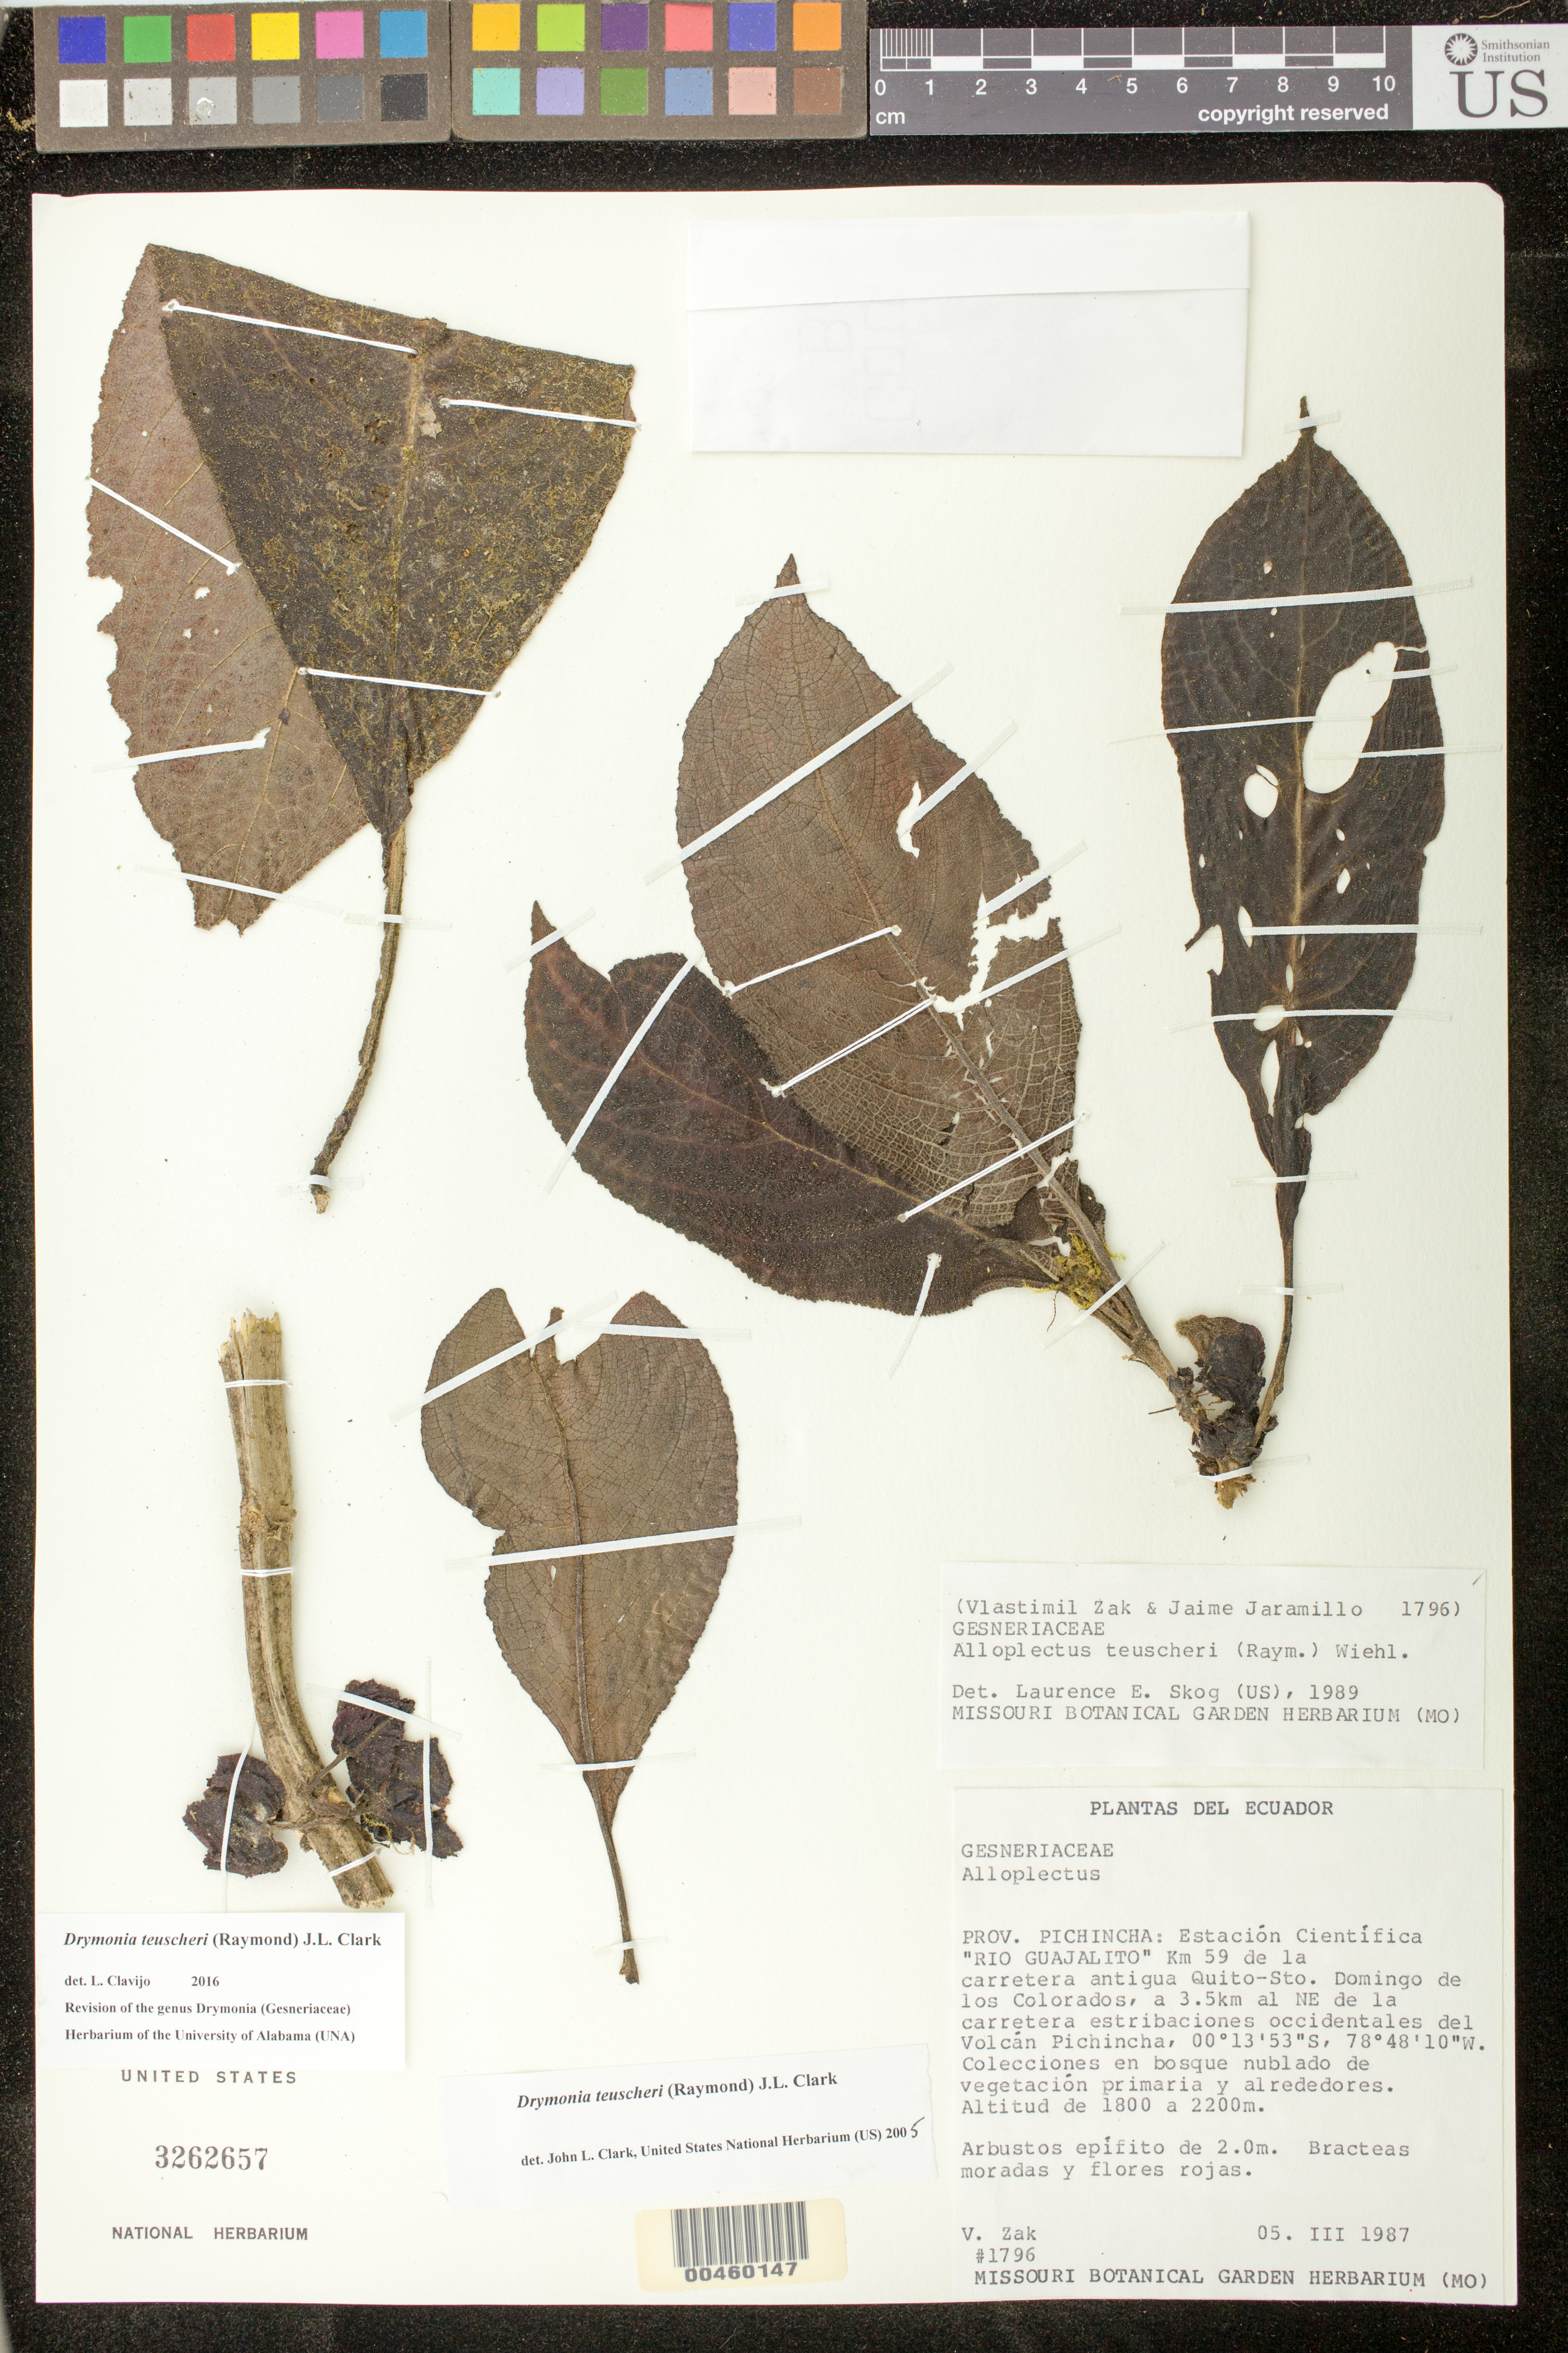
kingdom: Plantae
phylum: Tracheophyta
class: Magnoliopsida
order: Lamiales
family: Gesneriaceae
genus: Drymonia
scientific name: Drymonia teuscheri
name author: (Raymond) J.L. Clark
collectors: V. Zak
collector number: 1796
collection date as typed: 05 Mar 1987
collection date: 1987-03-05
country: Ecuador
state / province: Pichincha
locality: Rio Guajalito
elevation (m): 1800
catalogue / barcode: US 3262657